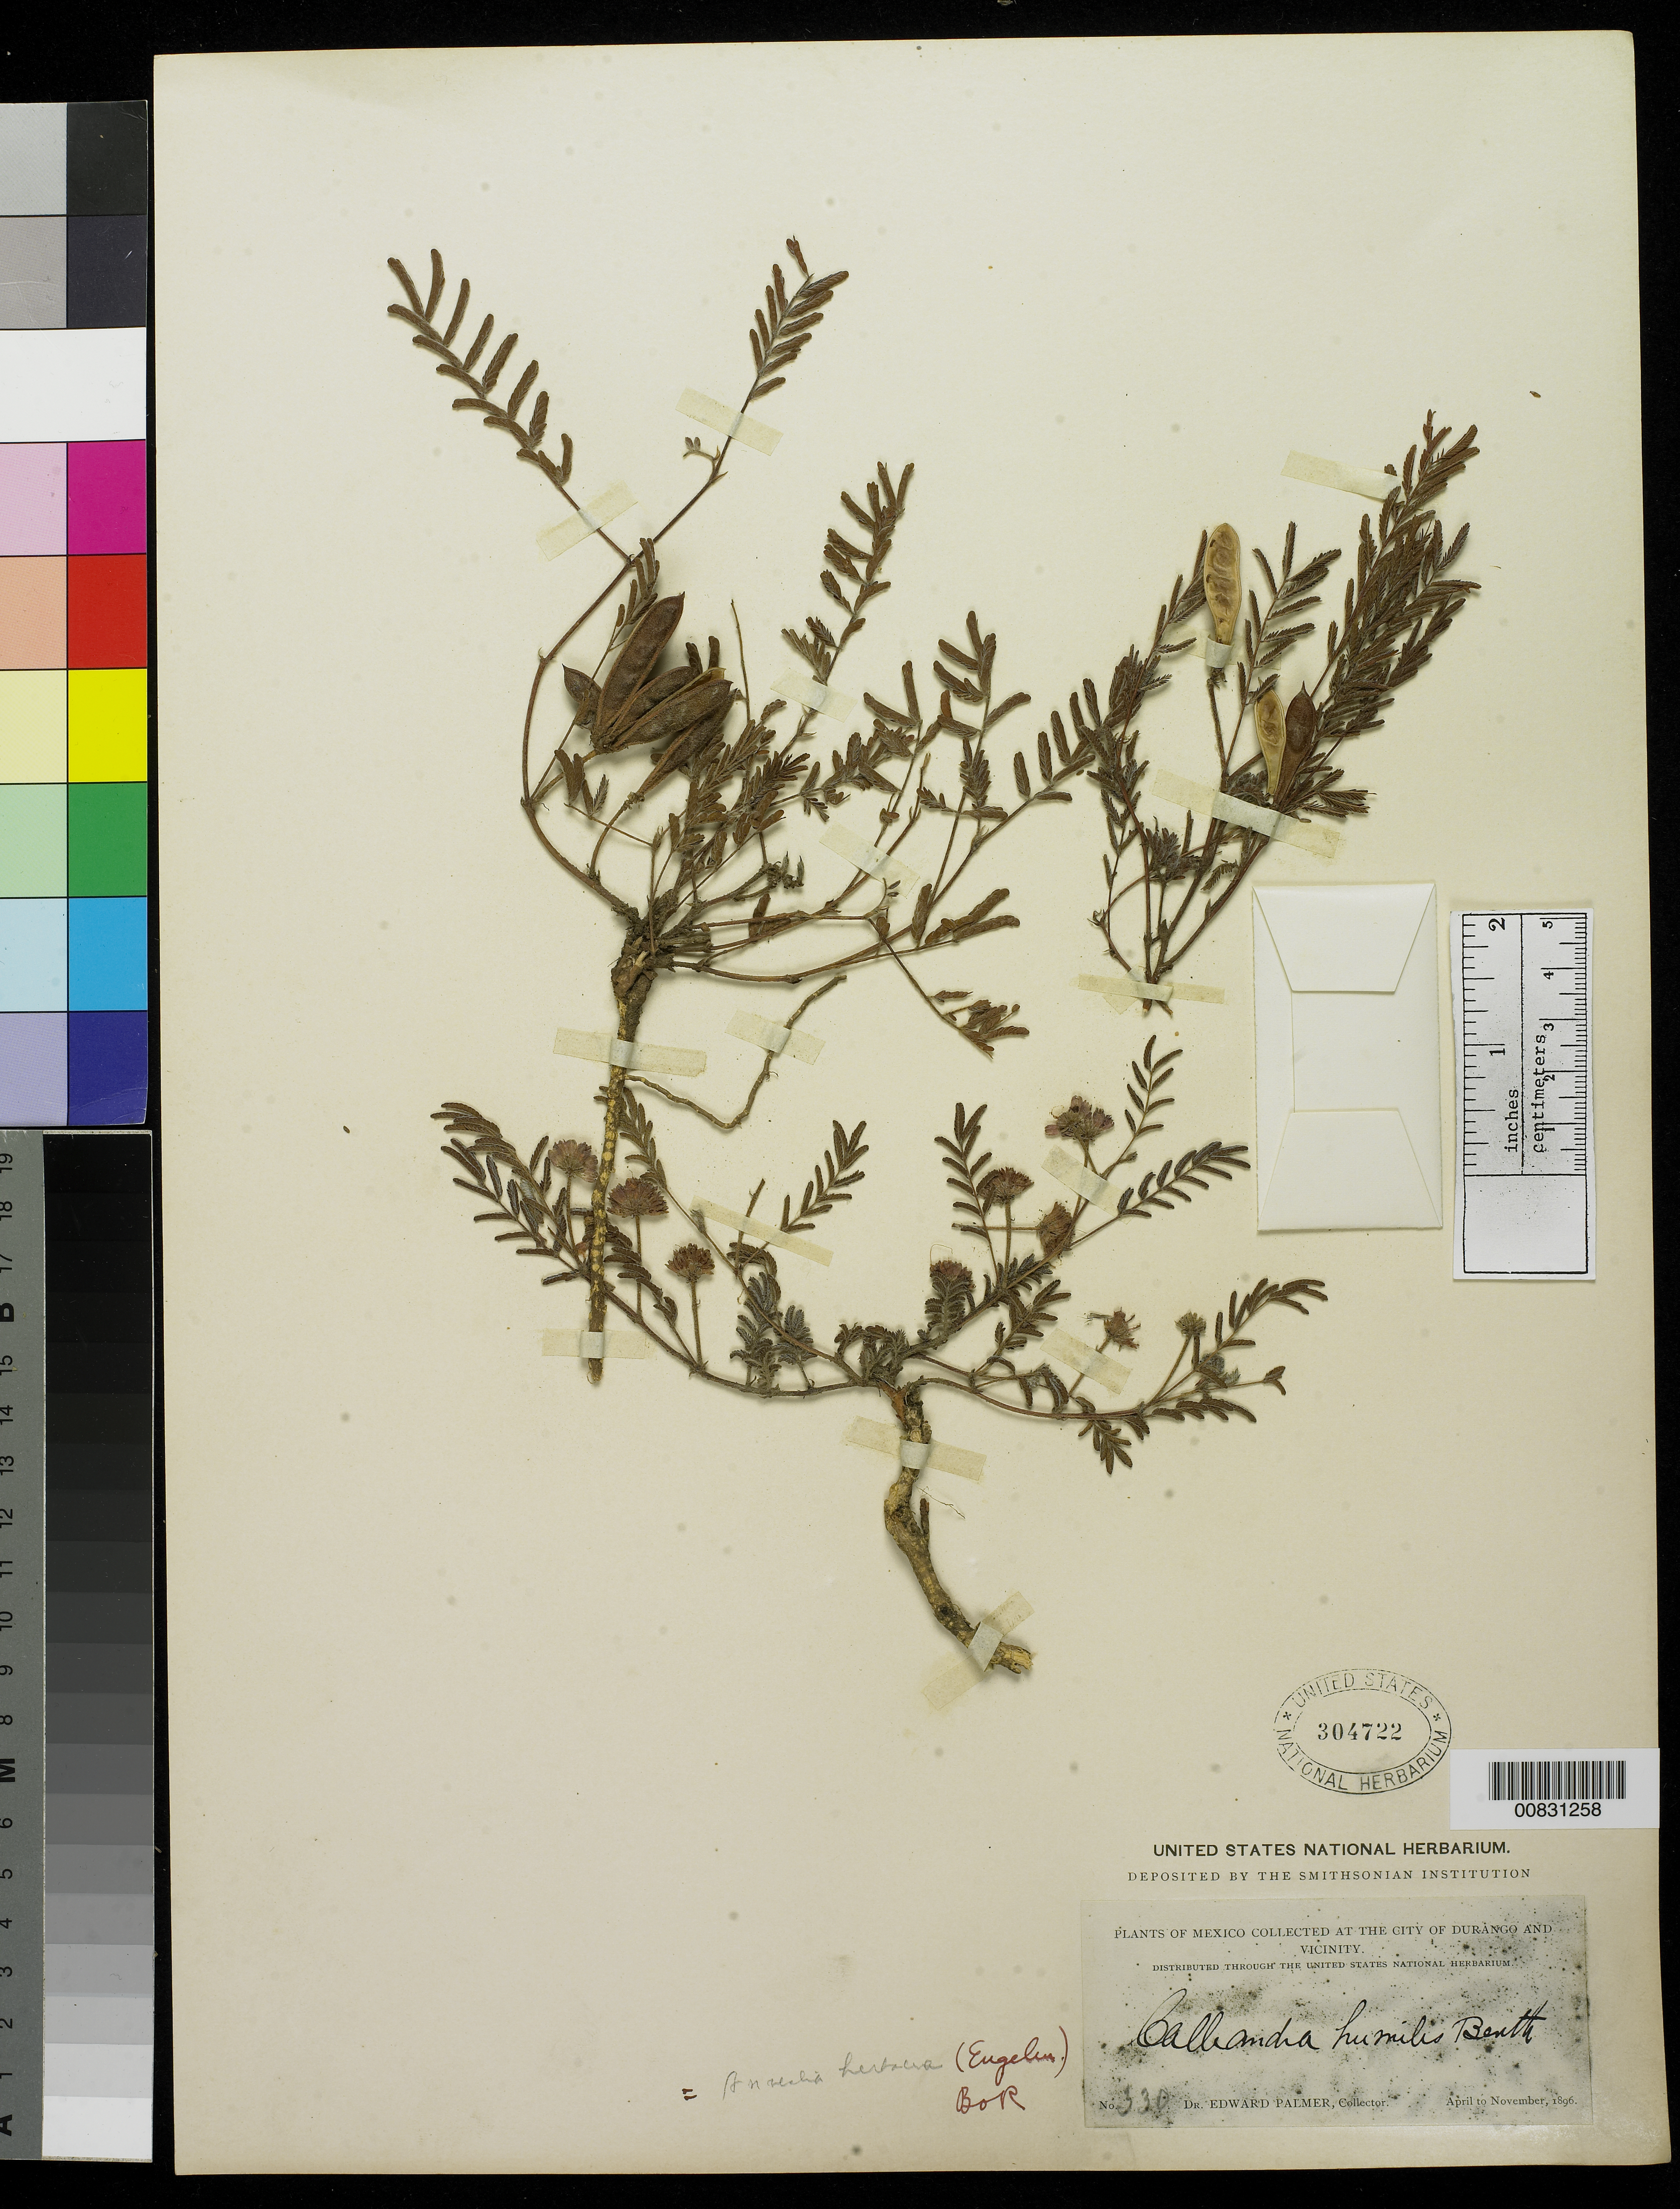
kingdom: Plantae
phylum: Tracheophyta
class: Magnoliopsida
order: Fabales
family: Fabaceae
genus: Calliandra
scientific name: Calliandra herbacea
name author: Engelm. ex A. Gray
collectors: E. Palmer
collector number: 330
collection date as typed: Apr 1896 to -- Nov 1896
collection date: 1896-04/1896-11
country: Mexico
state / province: Durango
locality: City of Durango and vicinity.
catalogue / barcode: US 304722